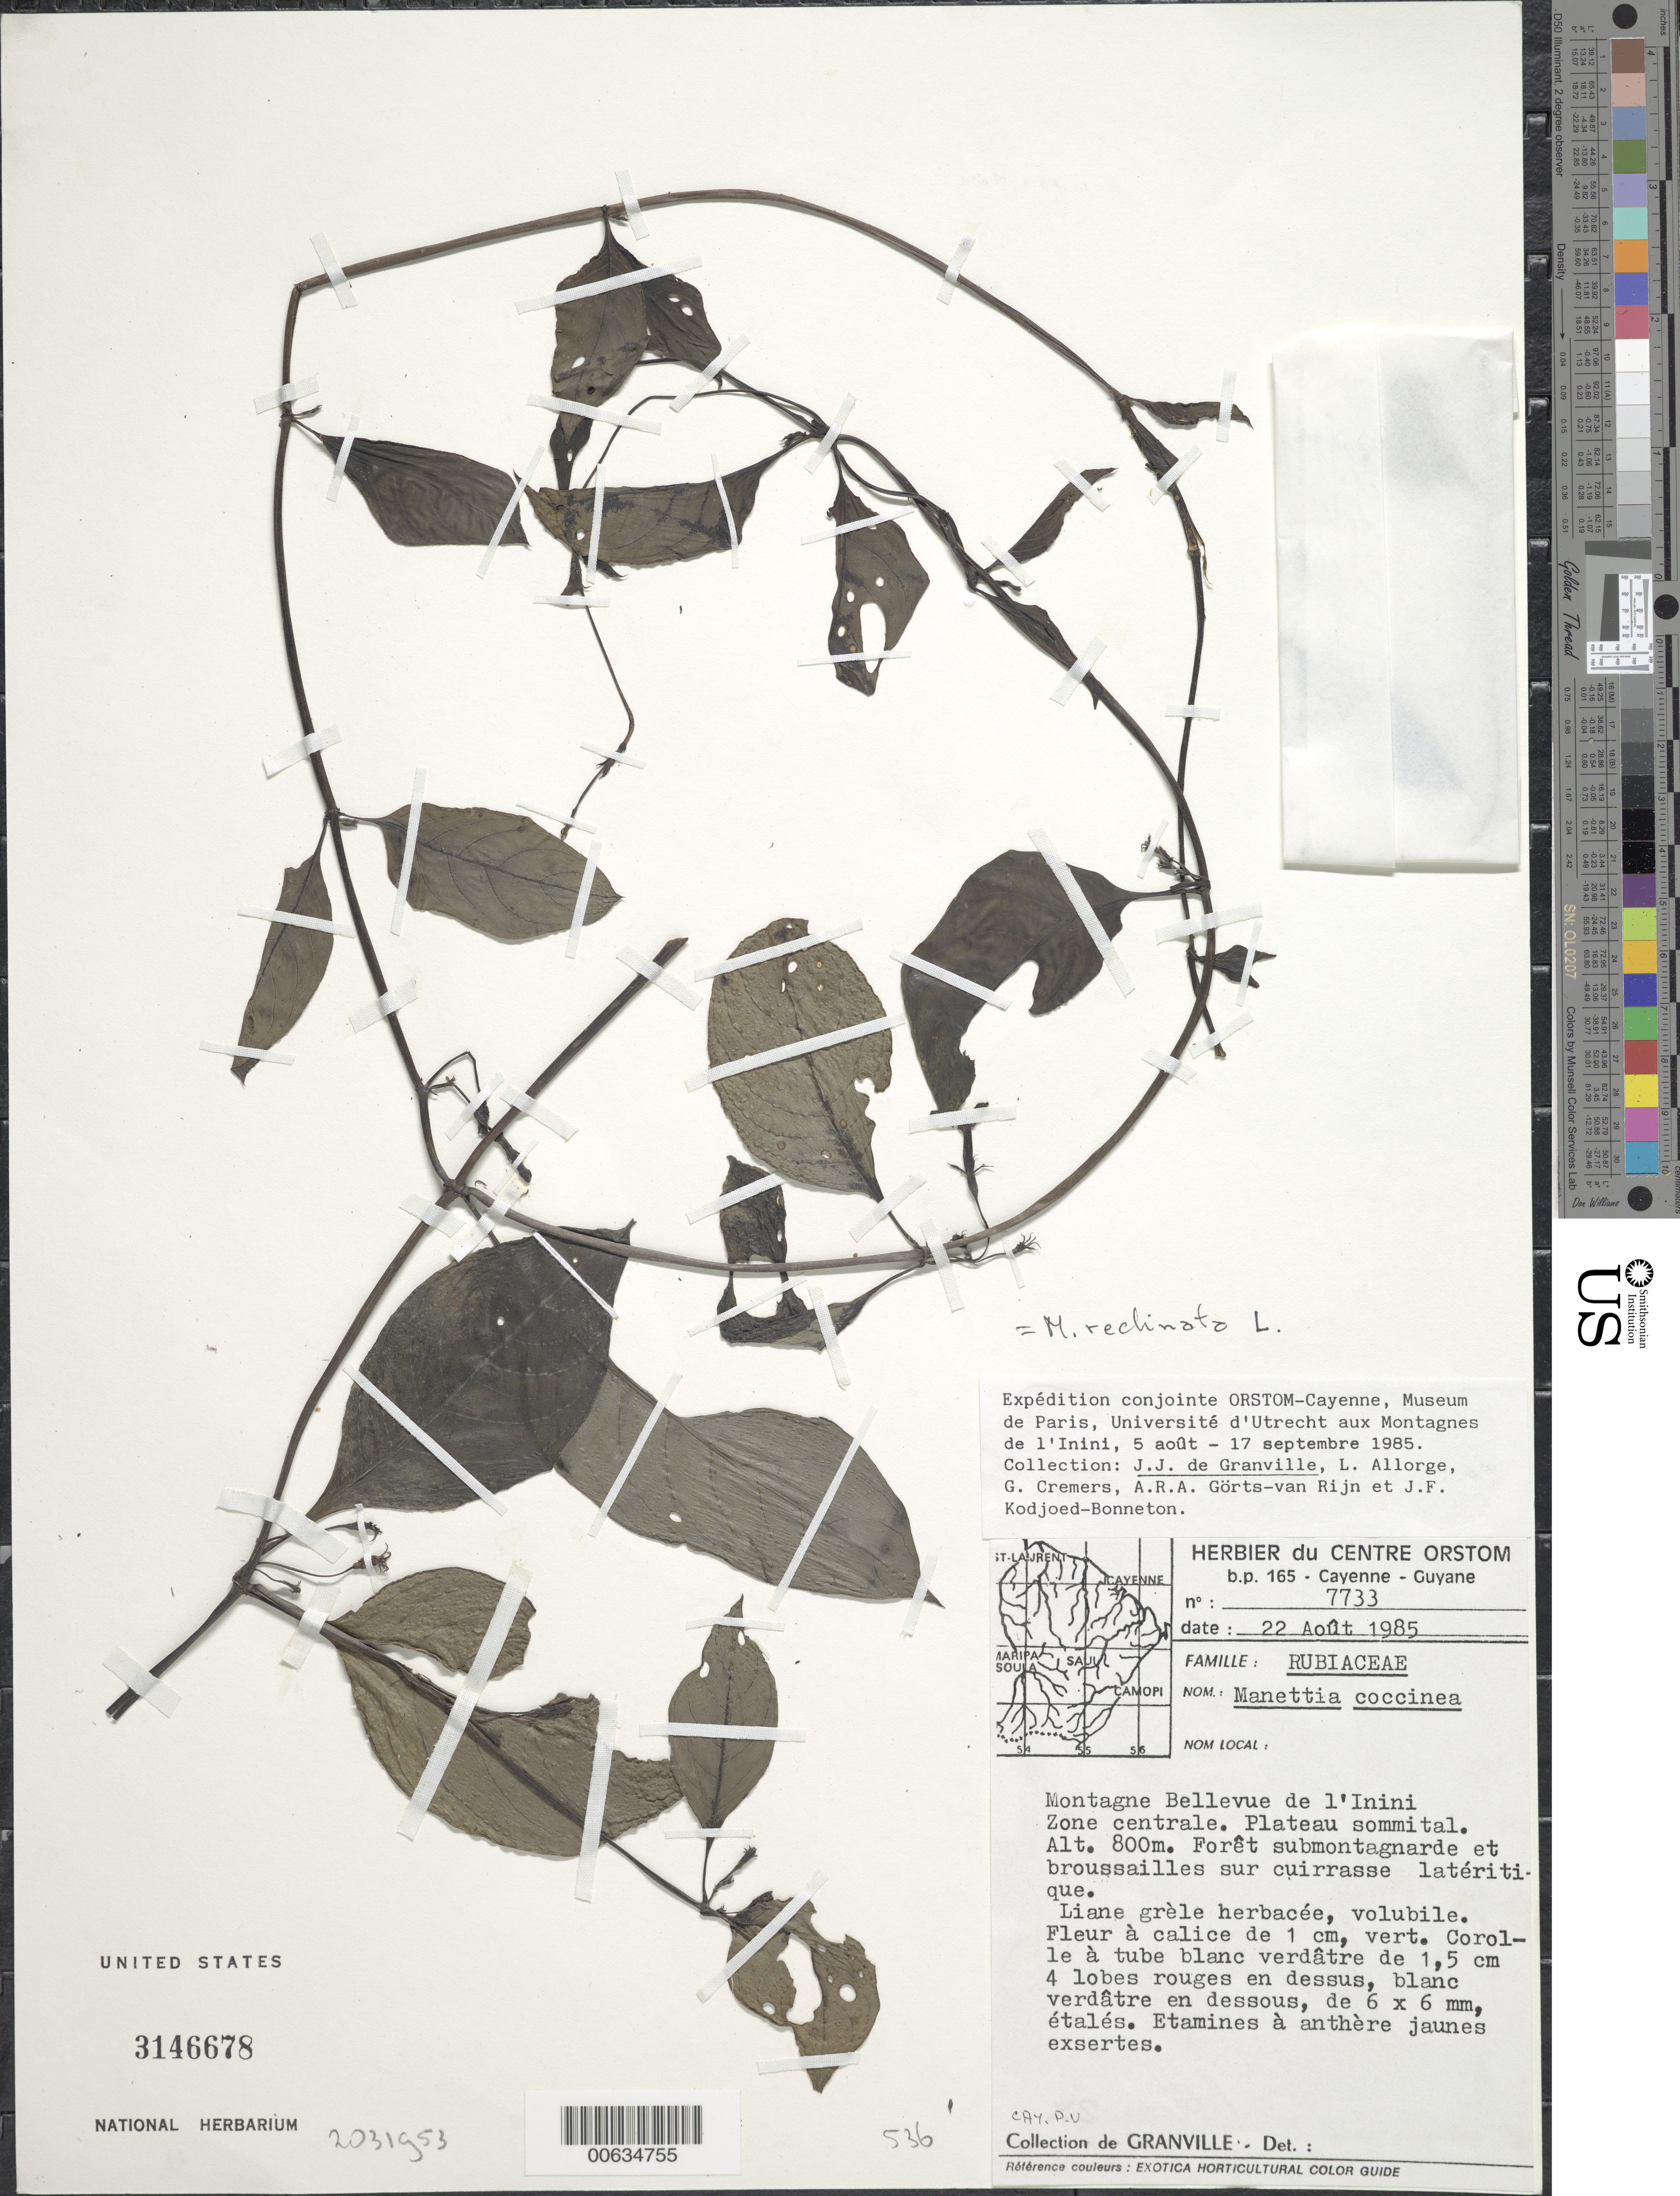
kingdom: Plantae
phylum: Tracheophyta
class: Magnoliopsida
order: Gentianales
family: Rubiaceae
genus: Manettia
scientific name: Manettia reclinata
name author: L.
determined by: Delprete, P. G., Herb. de Guyane Cay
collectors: J.-J. de Granville, L. Allorge, G. Cremers, A. .R. A. Görts-van Rijn & J. Kodjoed-Bonneton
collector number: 7733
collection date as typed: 22-Aug-85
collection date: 1985-08-22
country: French Guiana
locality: Montagnes Bellevue de l'Inini, zone centrale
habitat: Plateau sommital. Foret submontagnarde et broussailles sur cuirrasse laterique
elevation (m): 800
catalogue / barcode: US 3146678